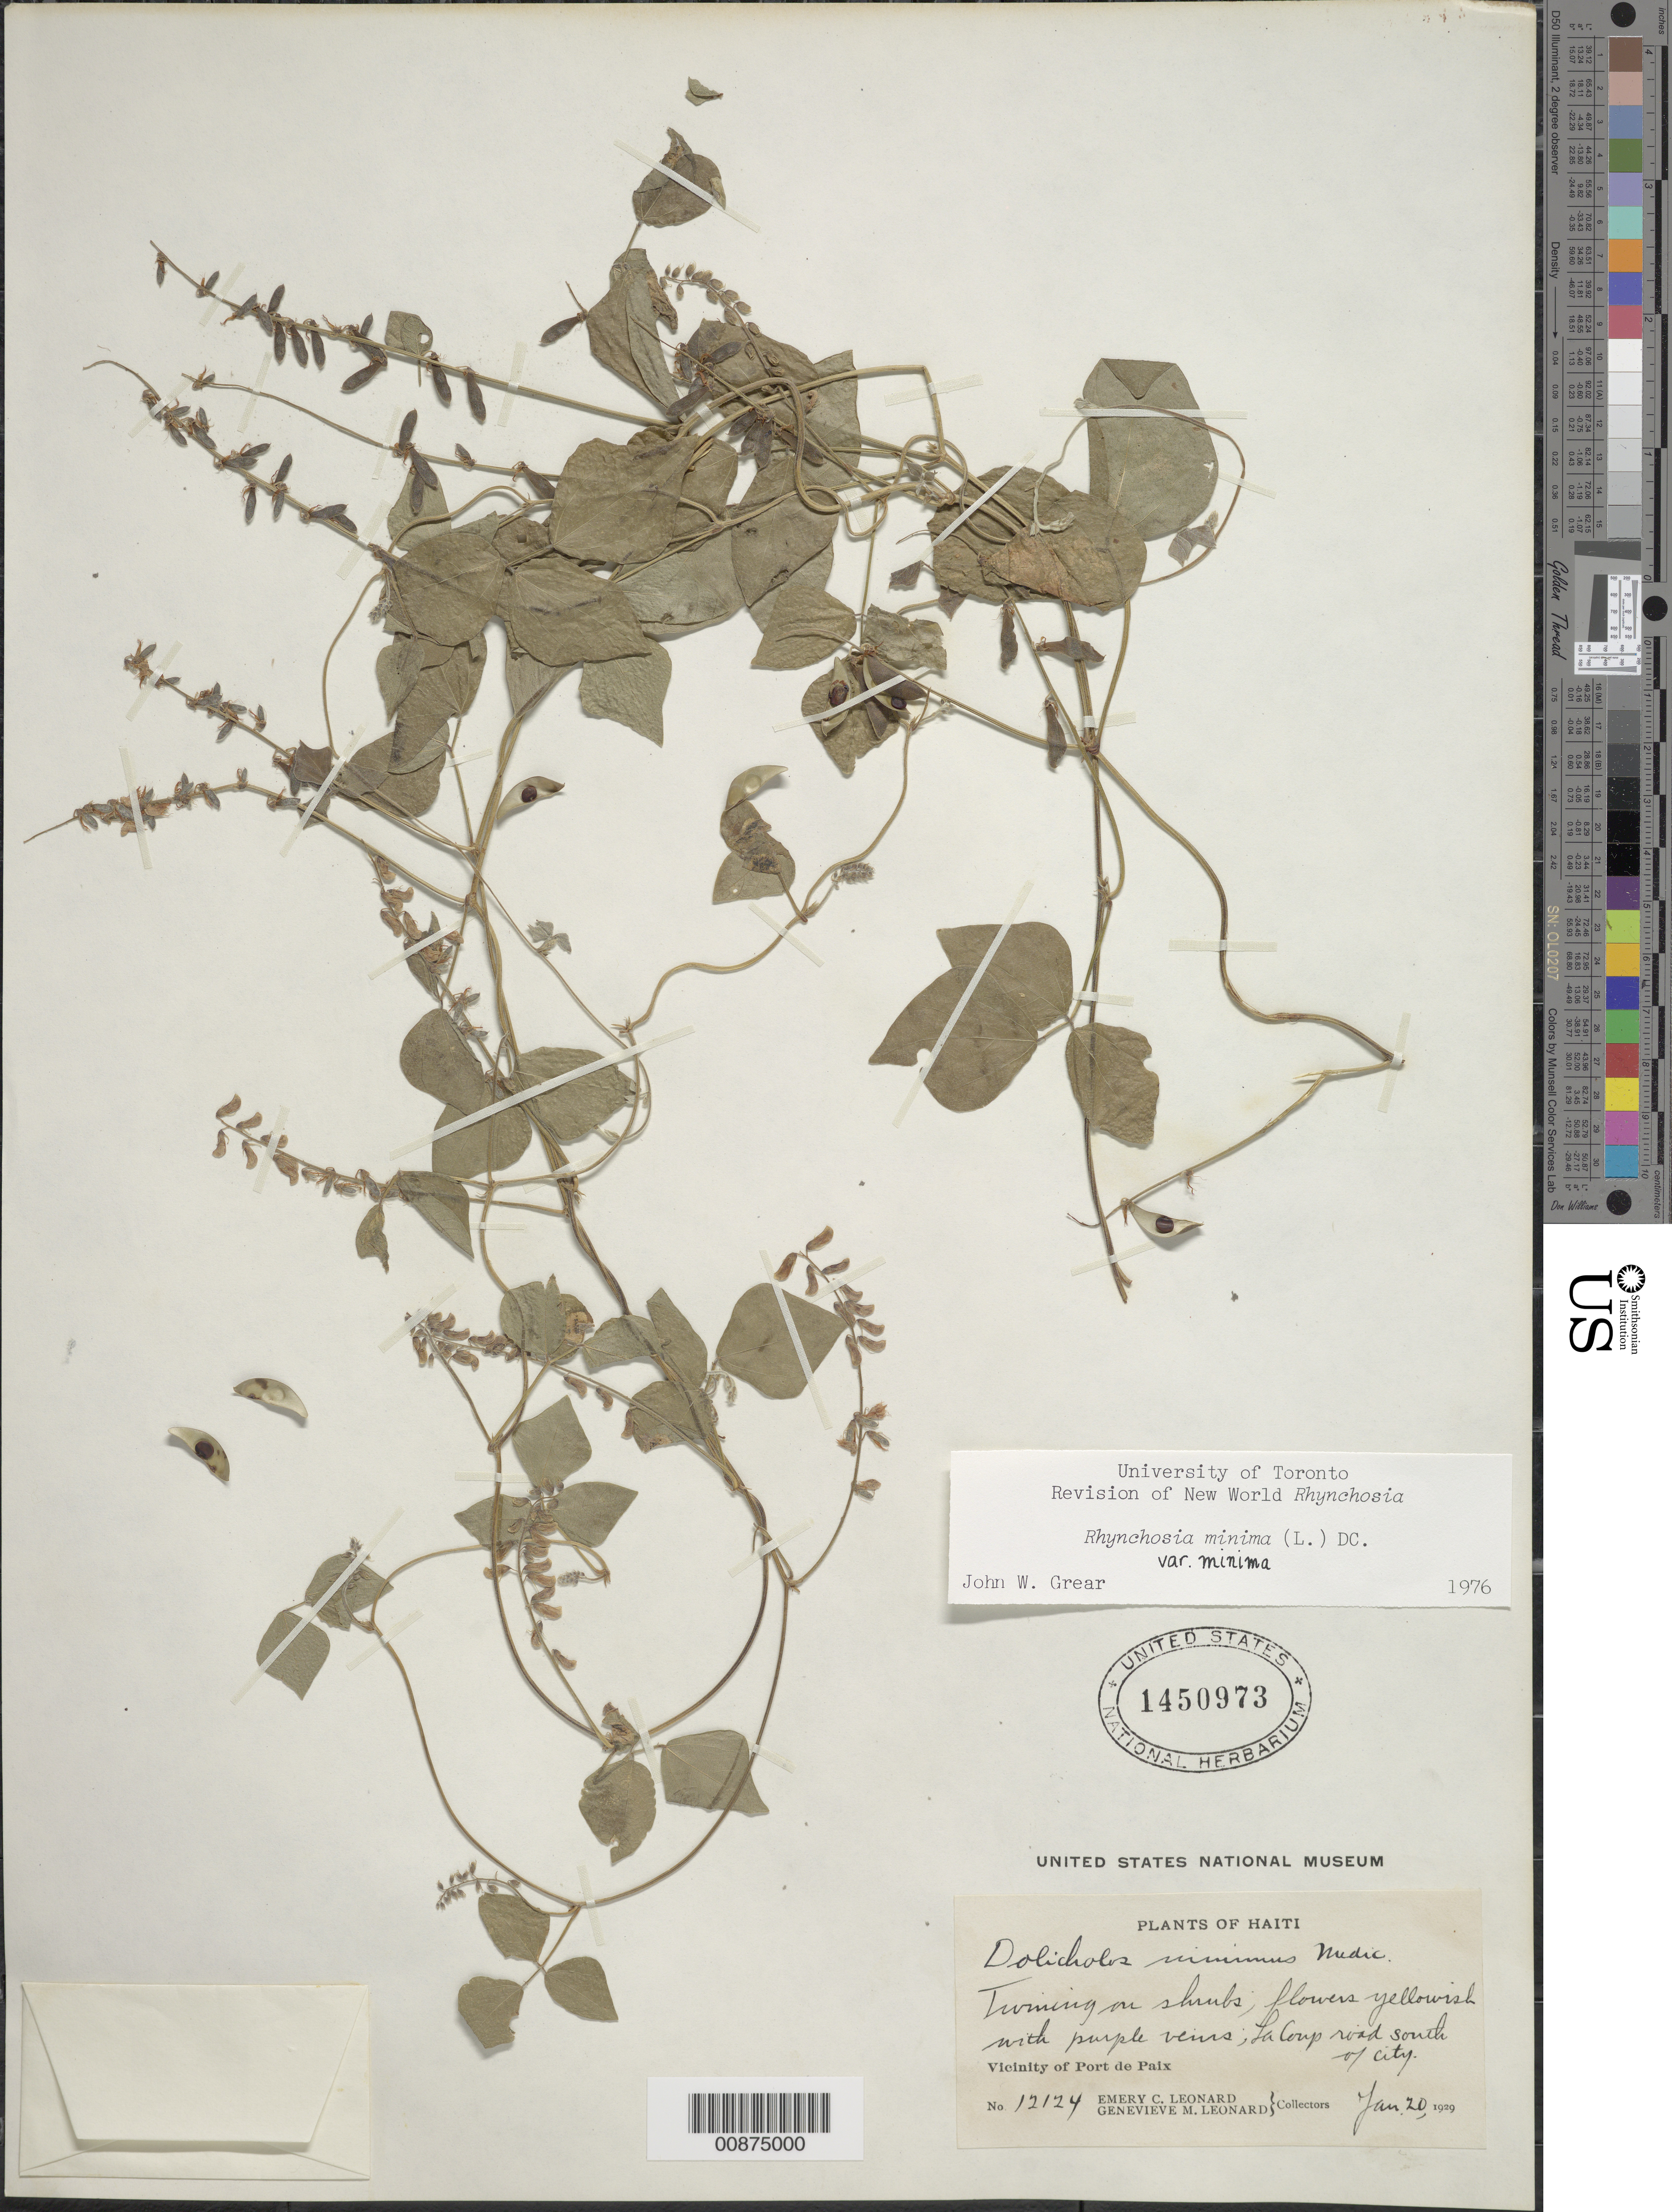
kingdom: Plantae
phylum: Tracheophyta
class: Magnoliopsida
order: Fabales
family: Fabaceae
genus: Rhynchosia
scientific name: Rhynchosia minima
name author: (L.) DC.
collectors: E. C. Leonard & G. M. Leonard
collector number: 12124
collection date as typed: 20 Jan 1929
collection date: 1929-01-20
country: Haiti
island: Hispaniola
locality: Vicinity of Port-de-Paix. La Coup road south of city.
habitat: Twining on shrubs.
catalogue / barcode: US 1450973